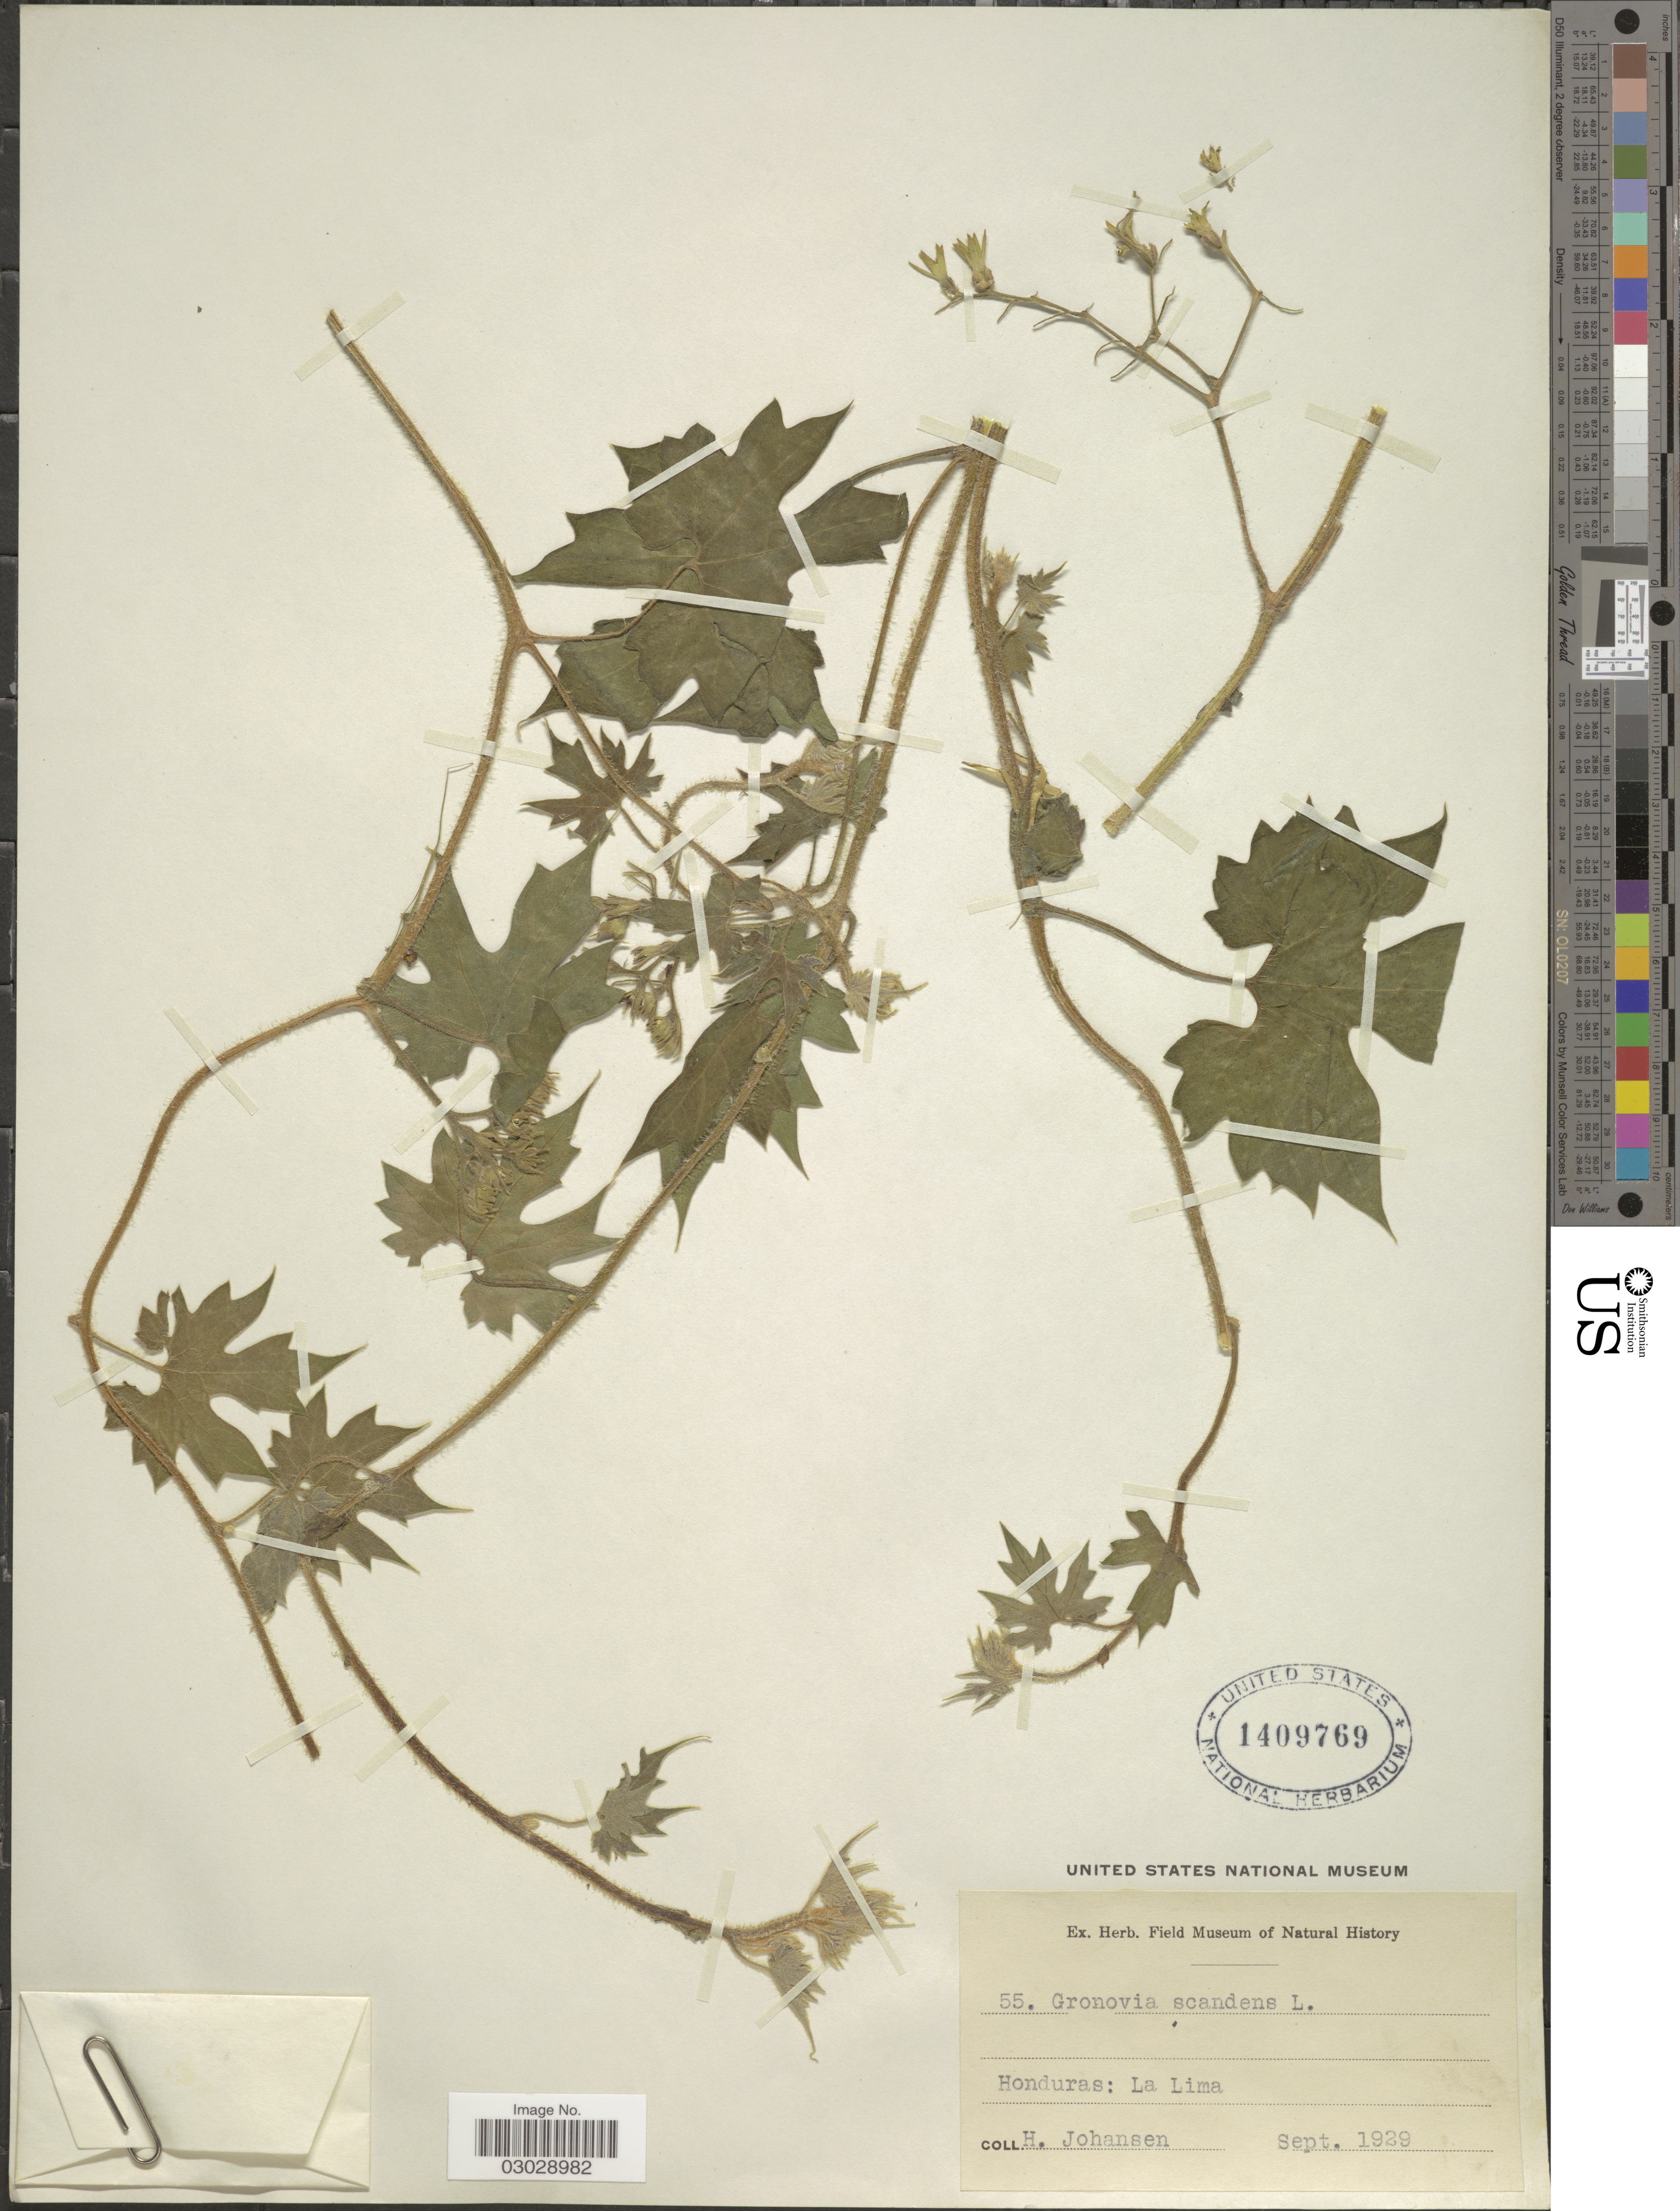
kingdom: Plantae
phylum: Tracheophyta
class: Magnoliopsida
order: Cornales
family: Loasaceae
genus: Gronovia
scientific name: Gronovia scandens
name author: L.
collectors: H. Johansen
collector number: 55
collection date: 1929-09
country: Honduras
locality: La Lima.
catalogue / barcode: US 1409769